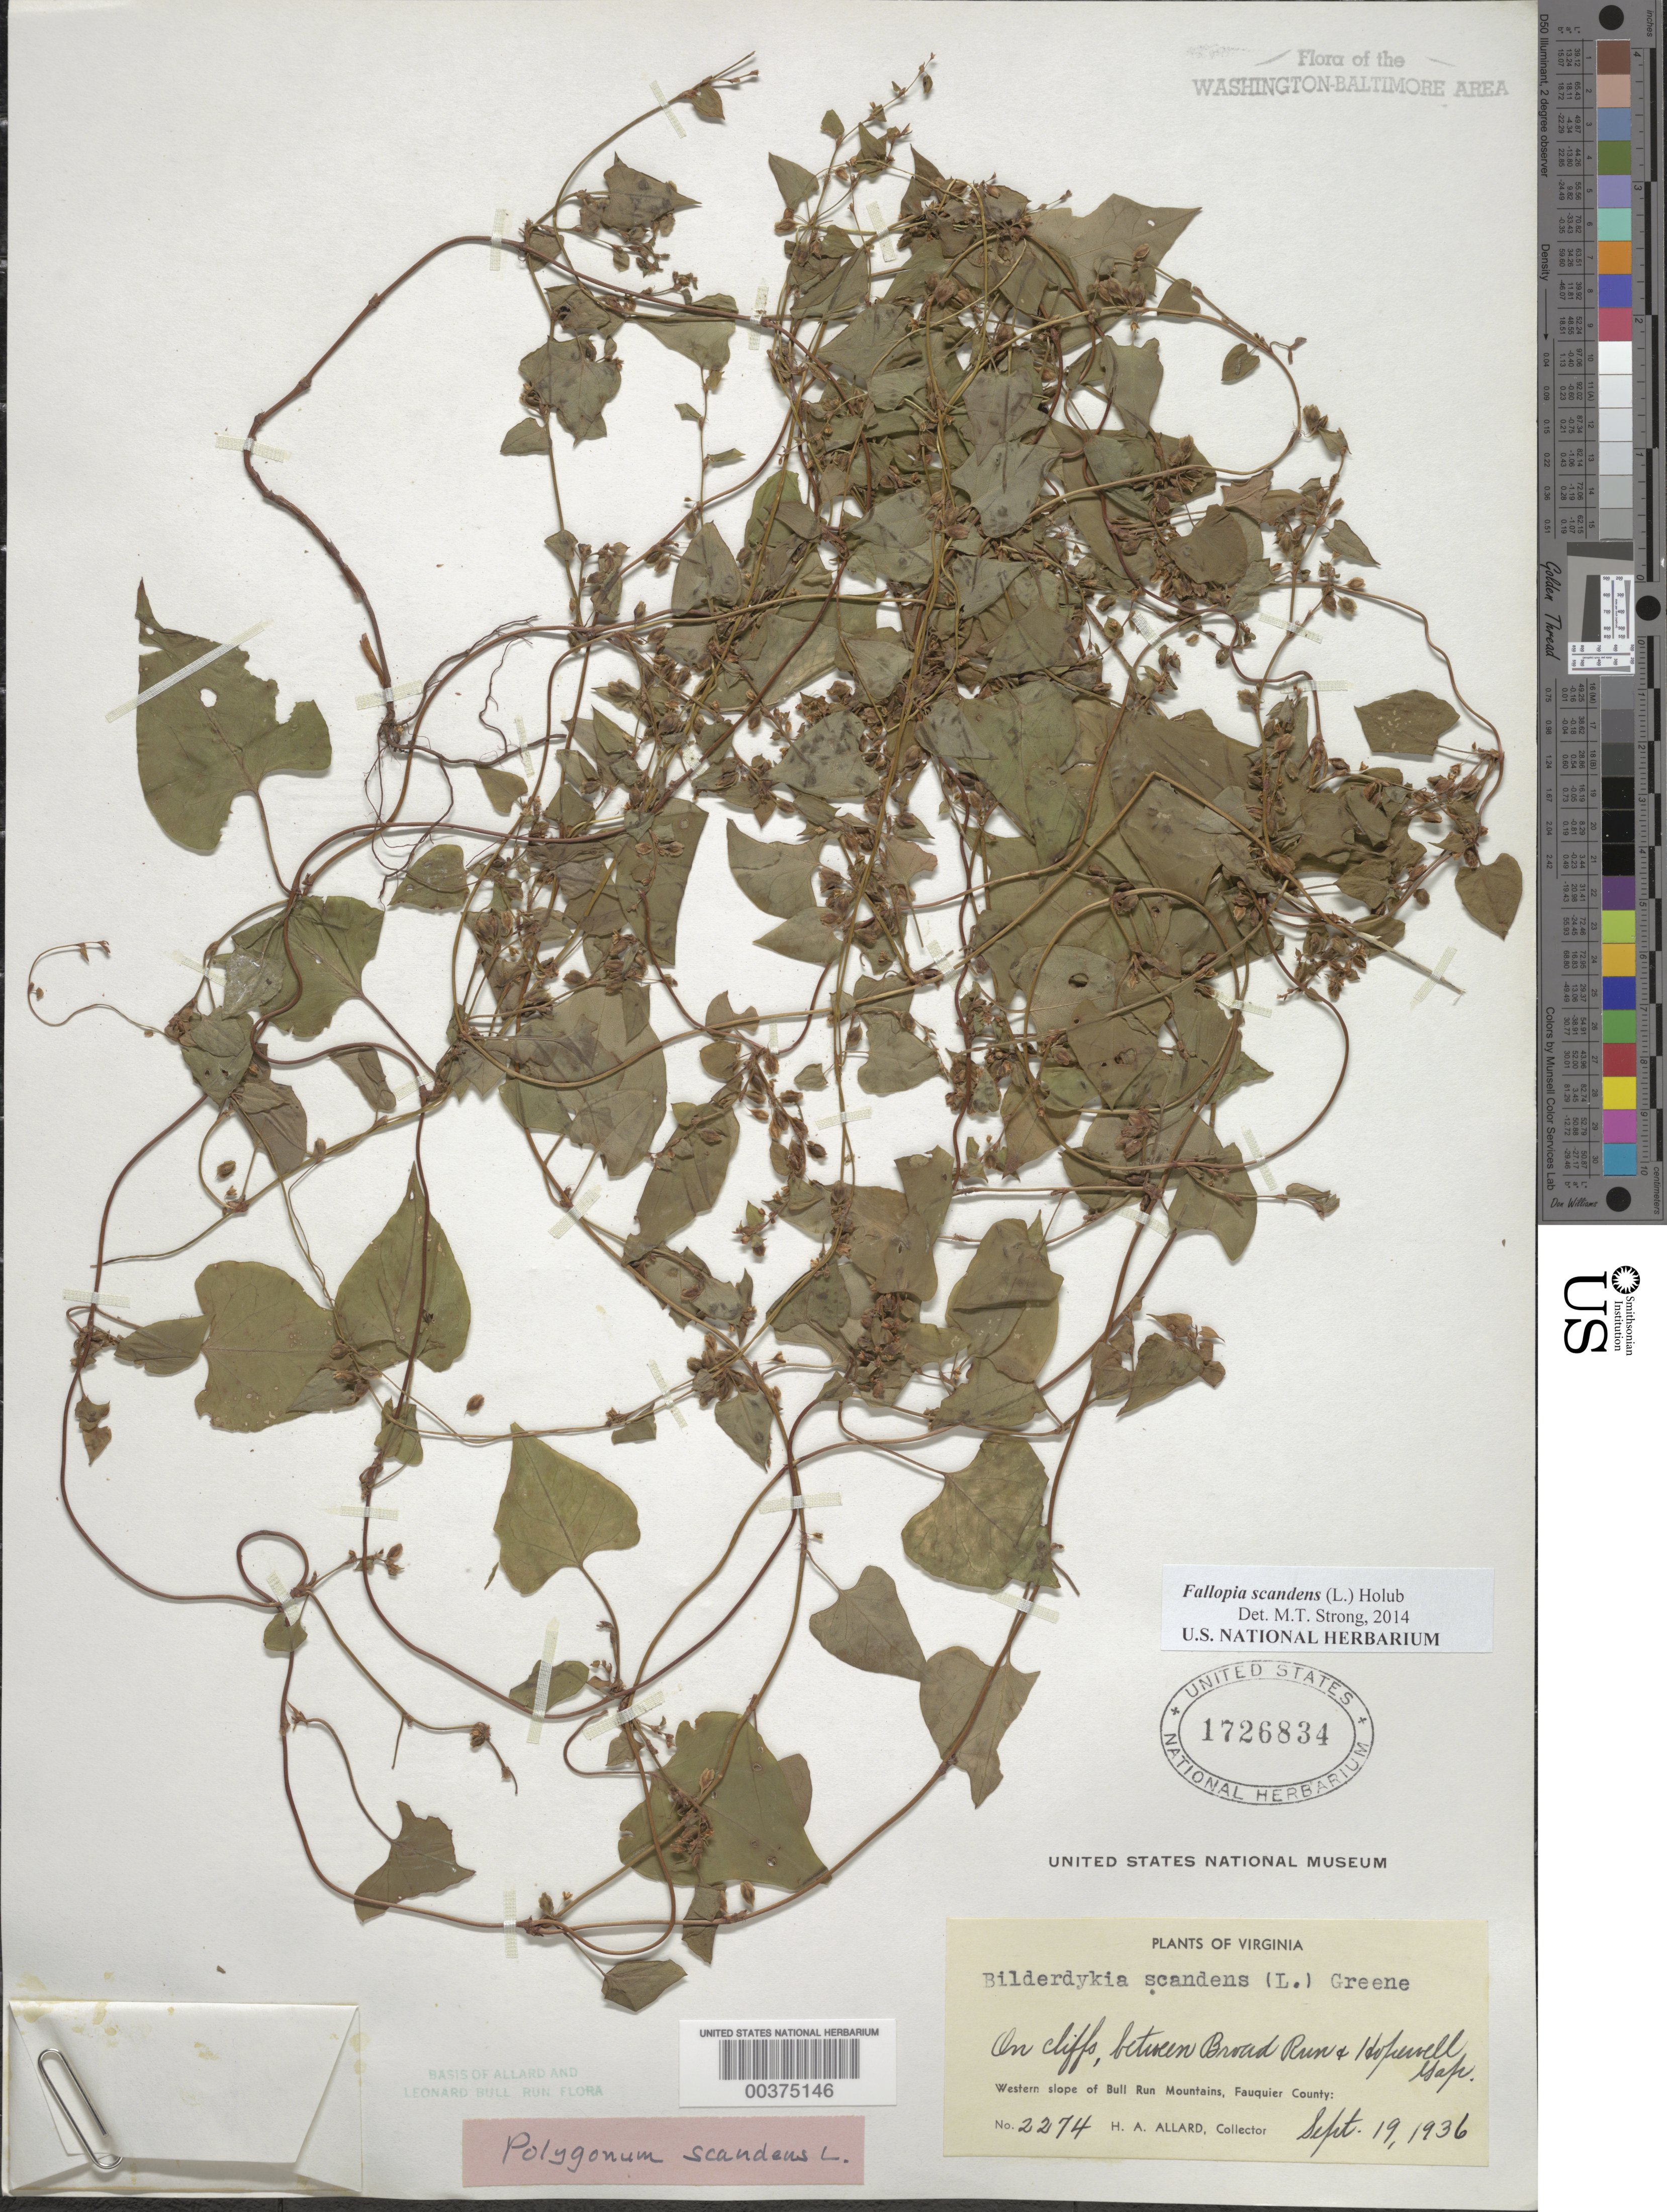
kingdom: Plantae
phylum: Tracheophyta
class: Magnoliopsida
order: Caryophyllales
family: Polygonaceae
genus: Fallopia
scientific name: Fallopia scandens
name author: (L.) Holub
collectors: H. A. Allard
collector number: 2274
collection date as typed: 19 Sep 1936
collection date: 1936-09-19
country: United States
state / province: Virginia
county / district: Fauquier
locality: Between Broad Run and Hopewell Gap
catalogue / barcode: US 1726834